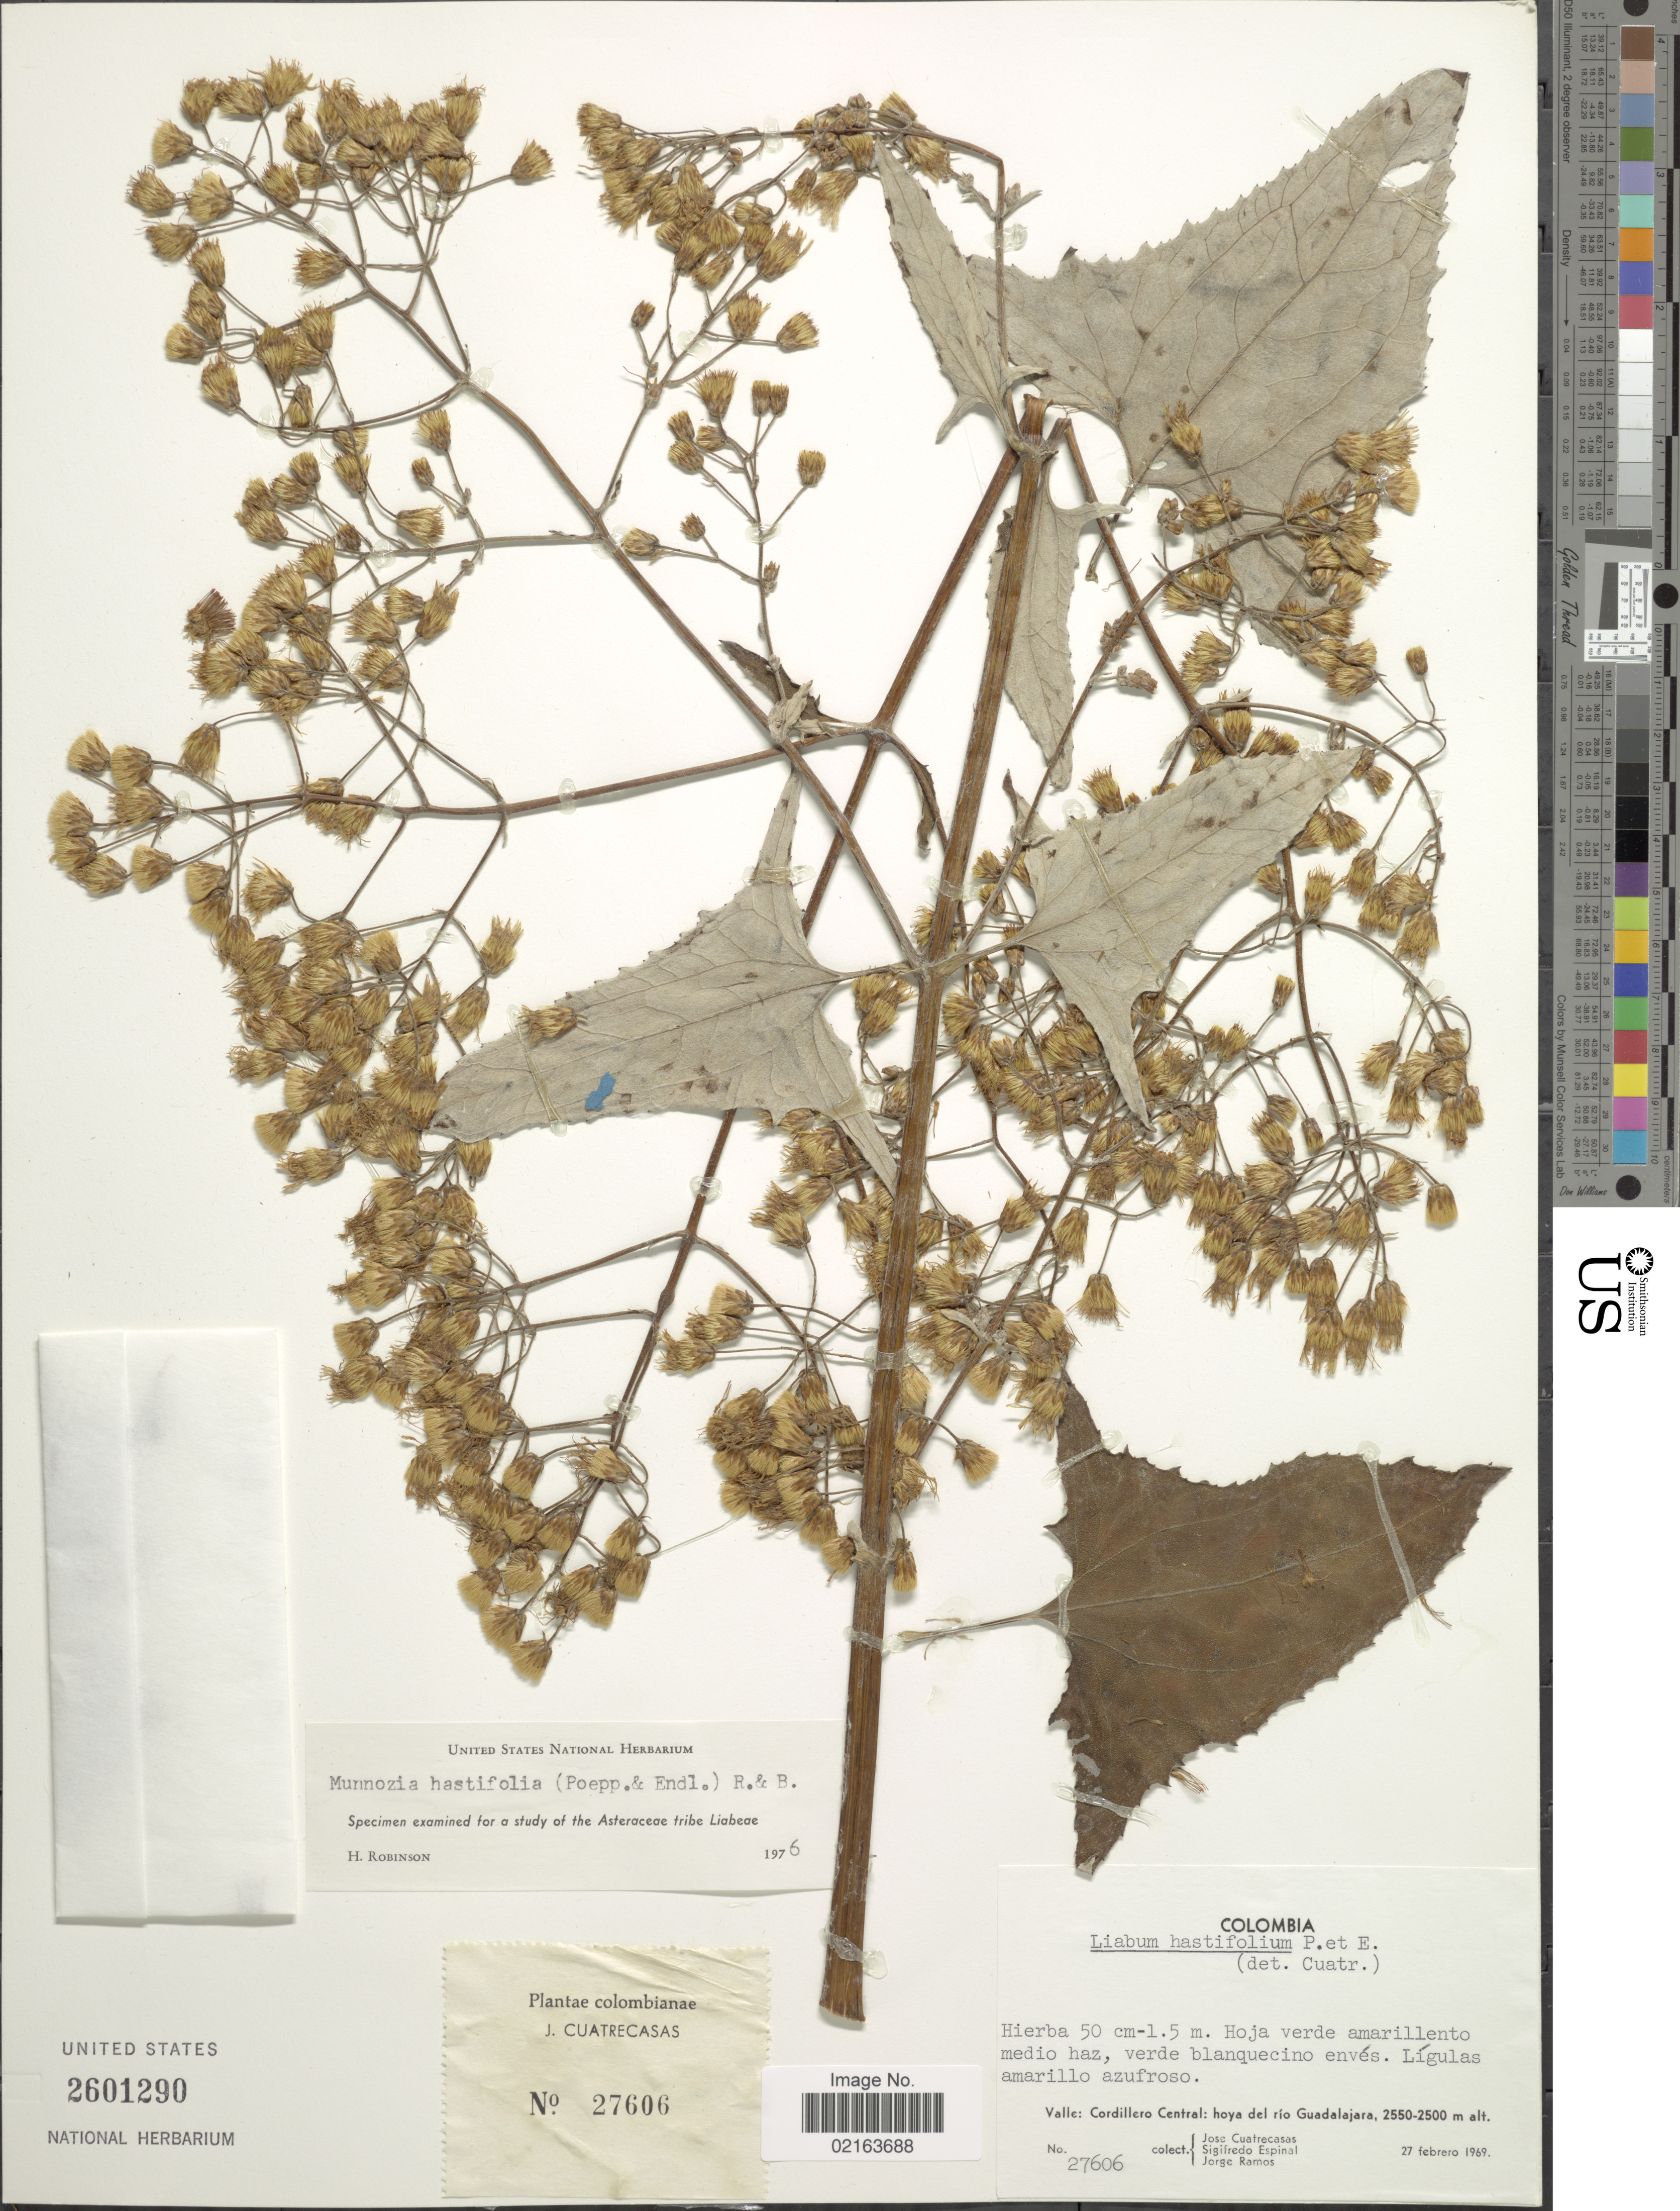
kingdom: Plantae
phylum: Tracheophyta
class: Magnoliopsida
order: Asterales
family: Asteraceae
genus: Munnozia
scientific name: Munnozia hastifolia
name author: (Poepp.) H. Rob. & Brettell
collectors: J. Cuatrecasas, L. S. Espinal & J. Ramos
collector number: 27606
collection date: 1969-02-27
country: Colombia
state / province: Valle del Cauca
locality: Valle: Cordillero Central: hoya del rio Guadalajara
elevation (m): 2500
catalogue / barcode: US 2601290